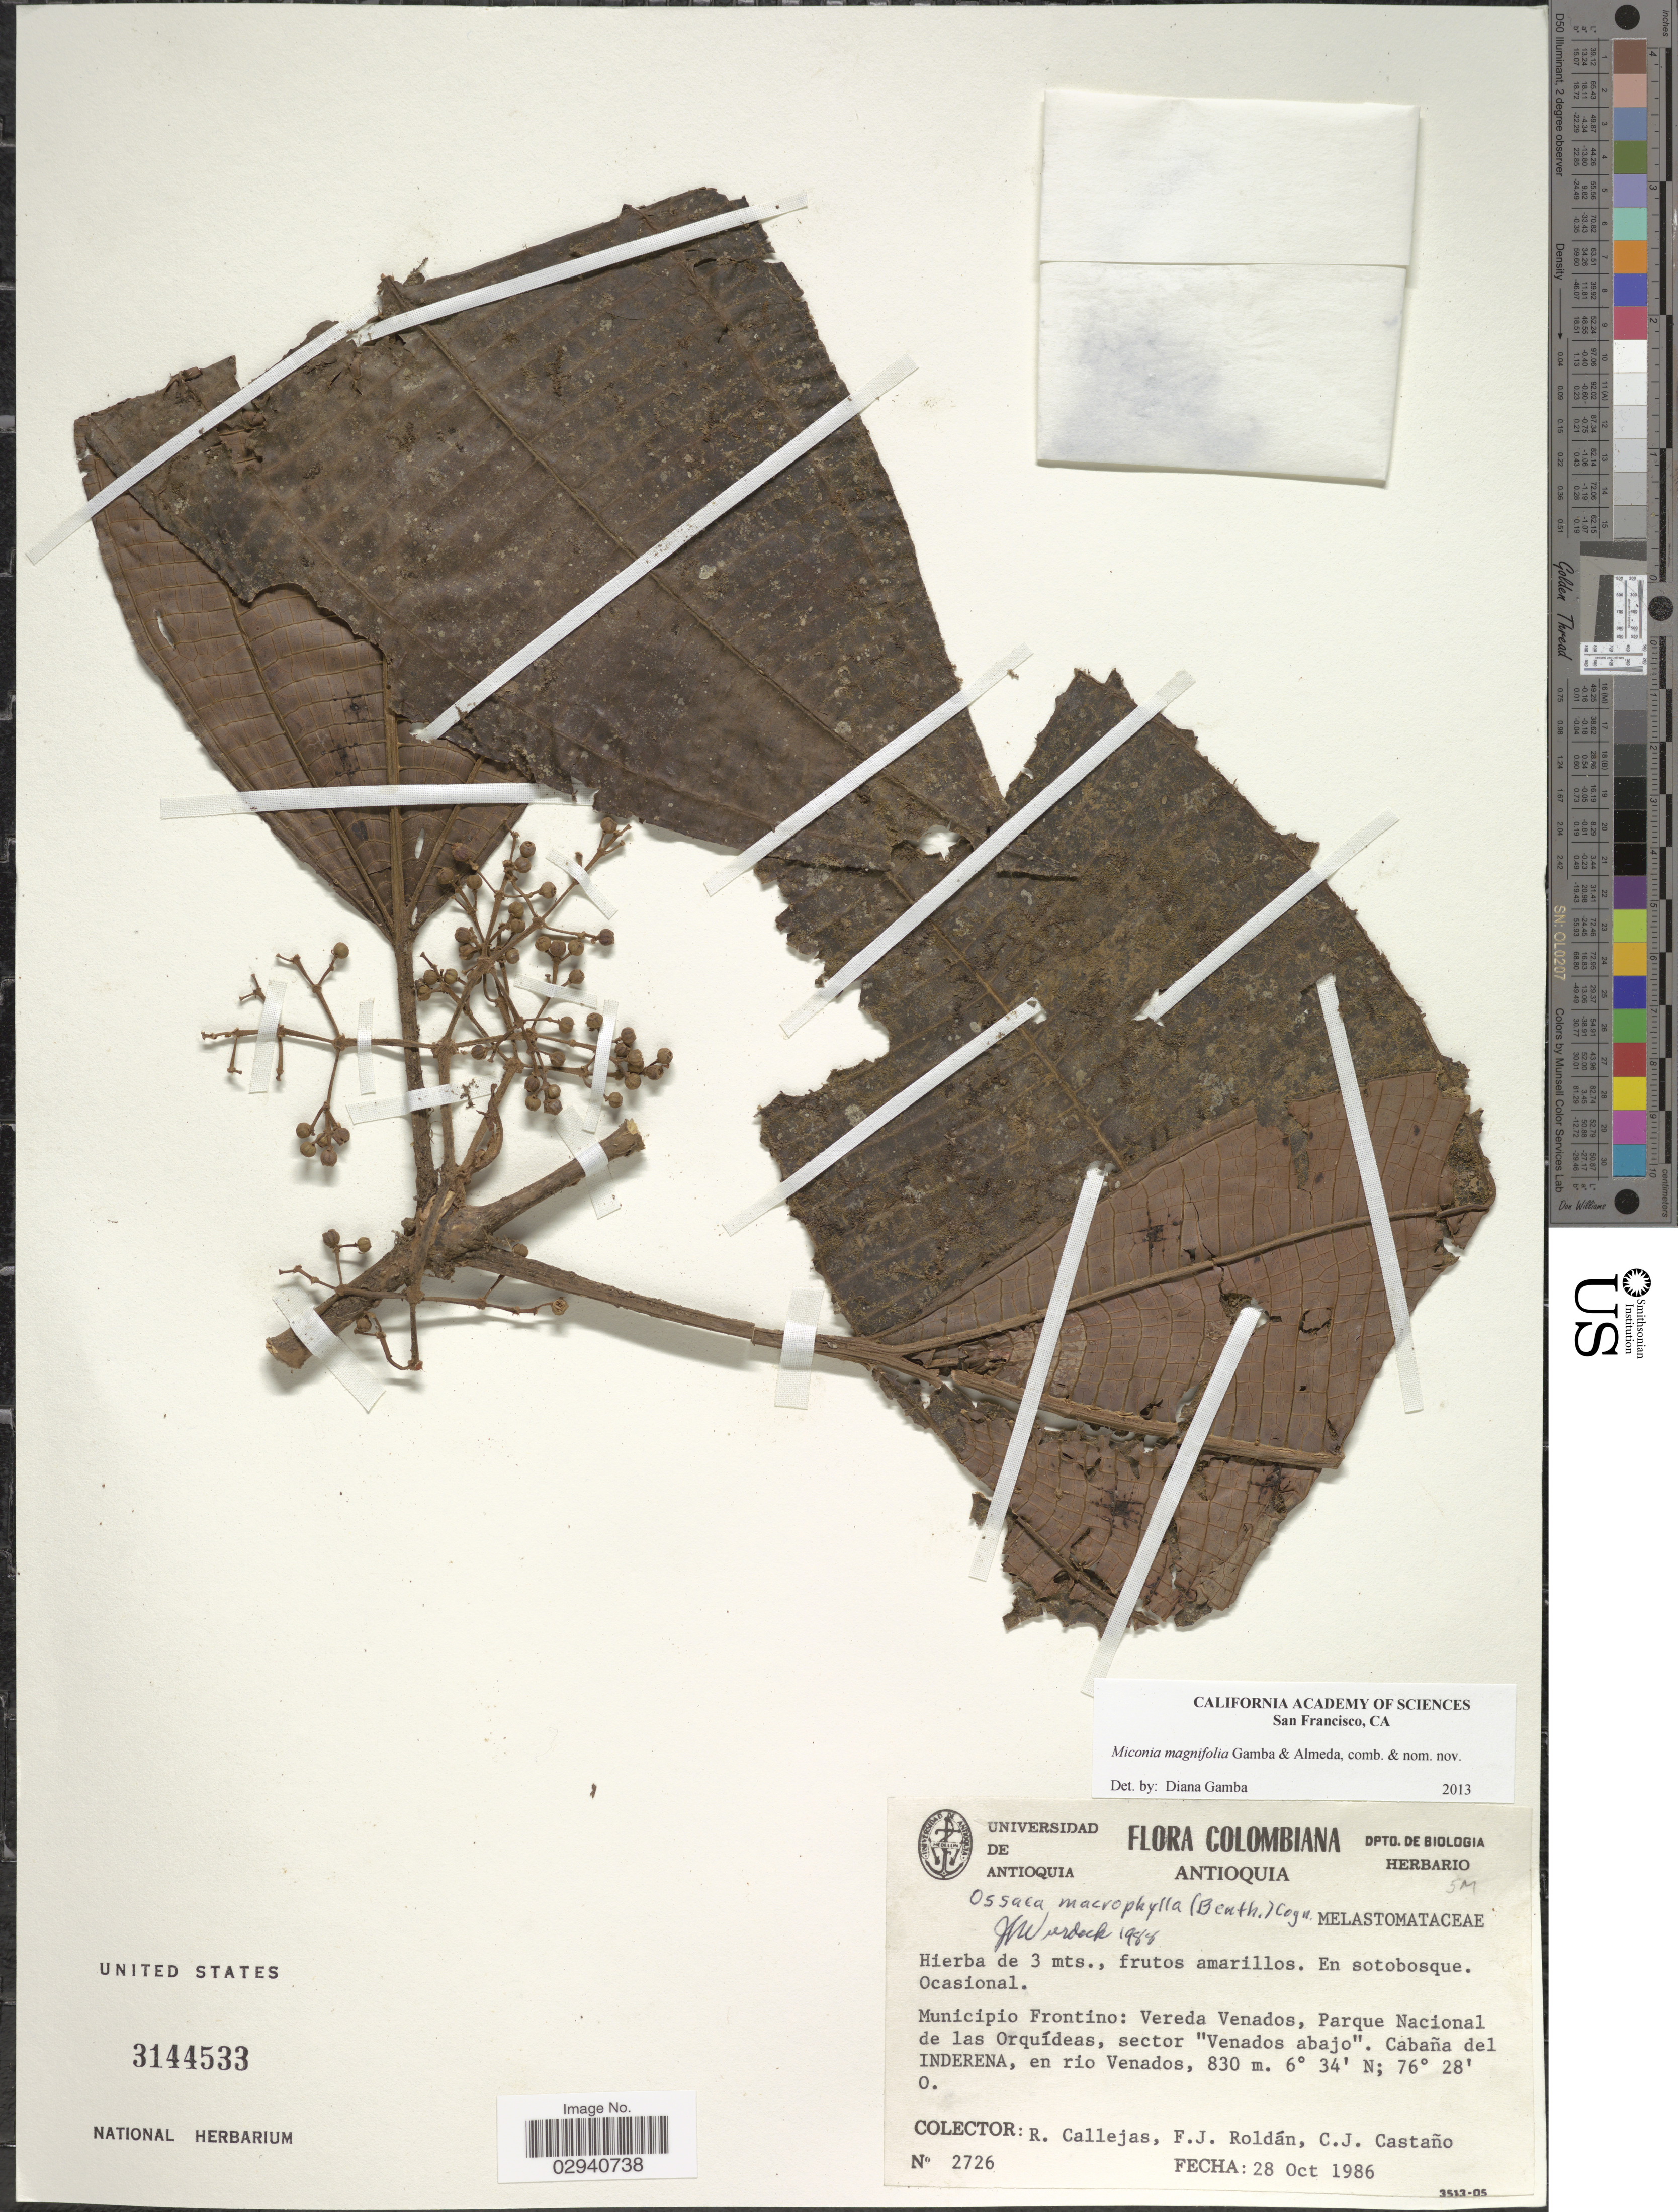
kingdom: Plantae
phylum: Tracheophyta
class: Magnoliopsida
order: Myrtales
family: Melastomataceae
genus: Miconia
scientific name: Miconia magnifolia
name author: Gamba & Almeda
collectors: R. Callejas, F. J. Roldán & C. Castaño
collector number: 2726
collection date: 1986-10-28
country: Colombia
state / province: Antioquia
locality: Municipio Frontino: Vereda Venados, Parque Nacional de las Orquídeas, sector "Venados abajo". Cabaña del Inderena, en rio Venados.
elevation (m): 830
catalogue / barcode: US 3144533